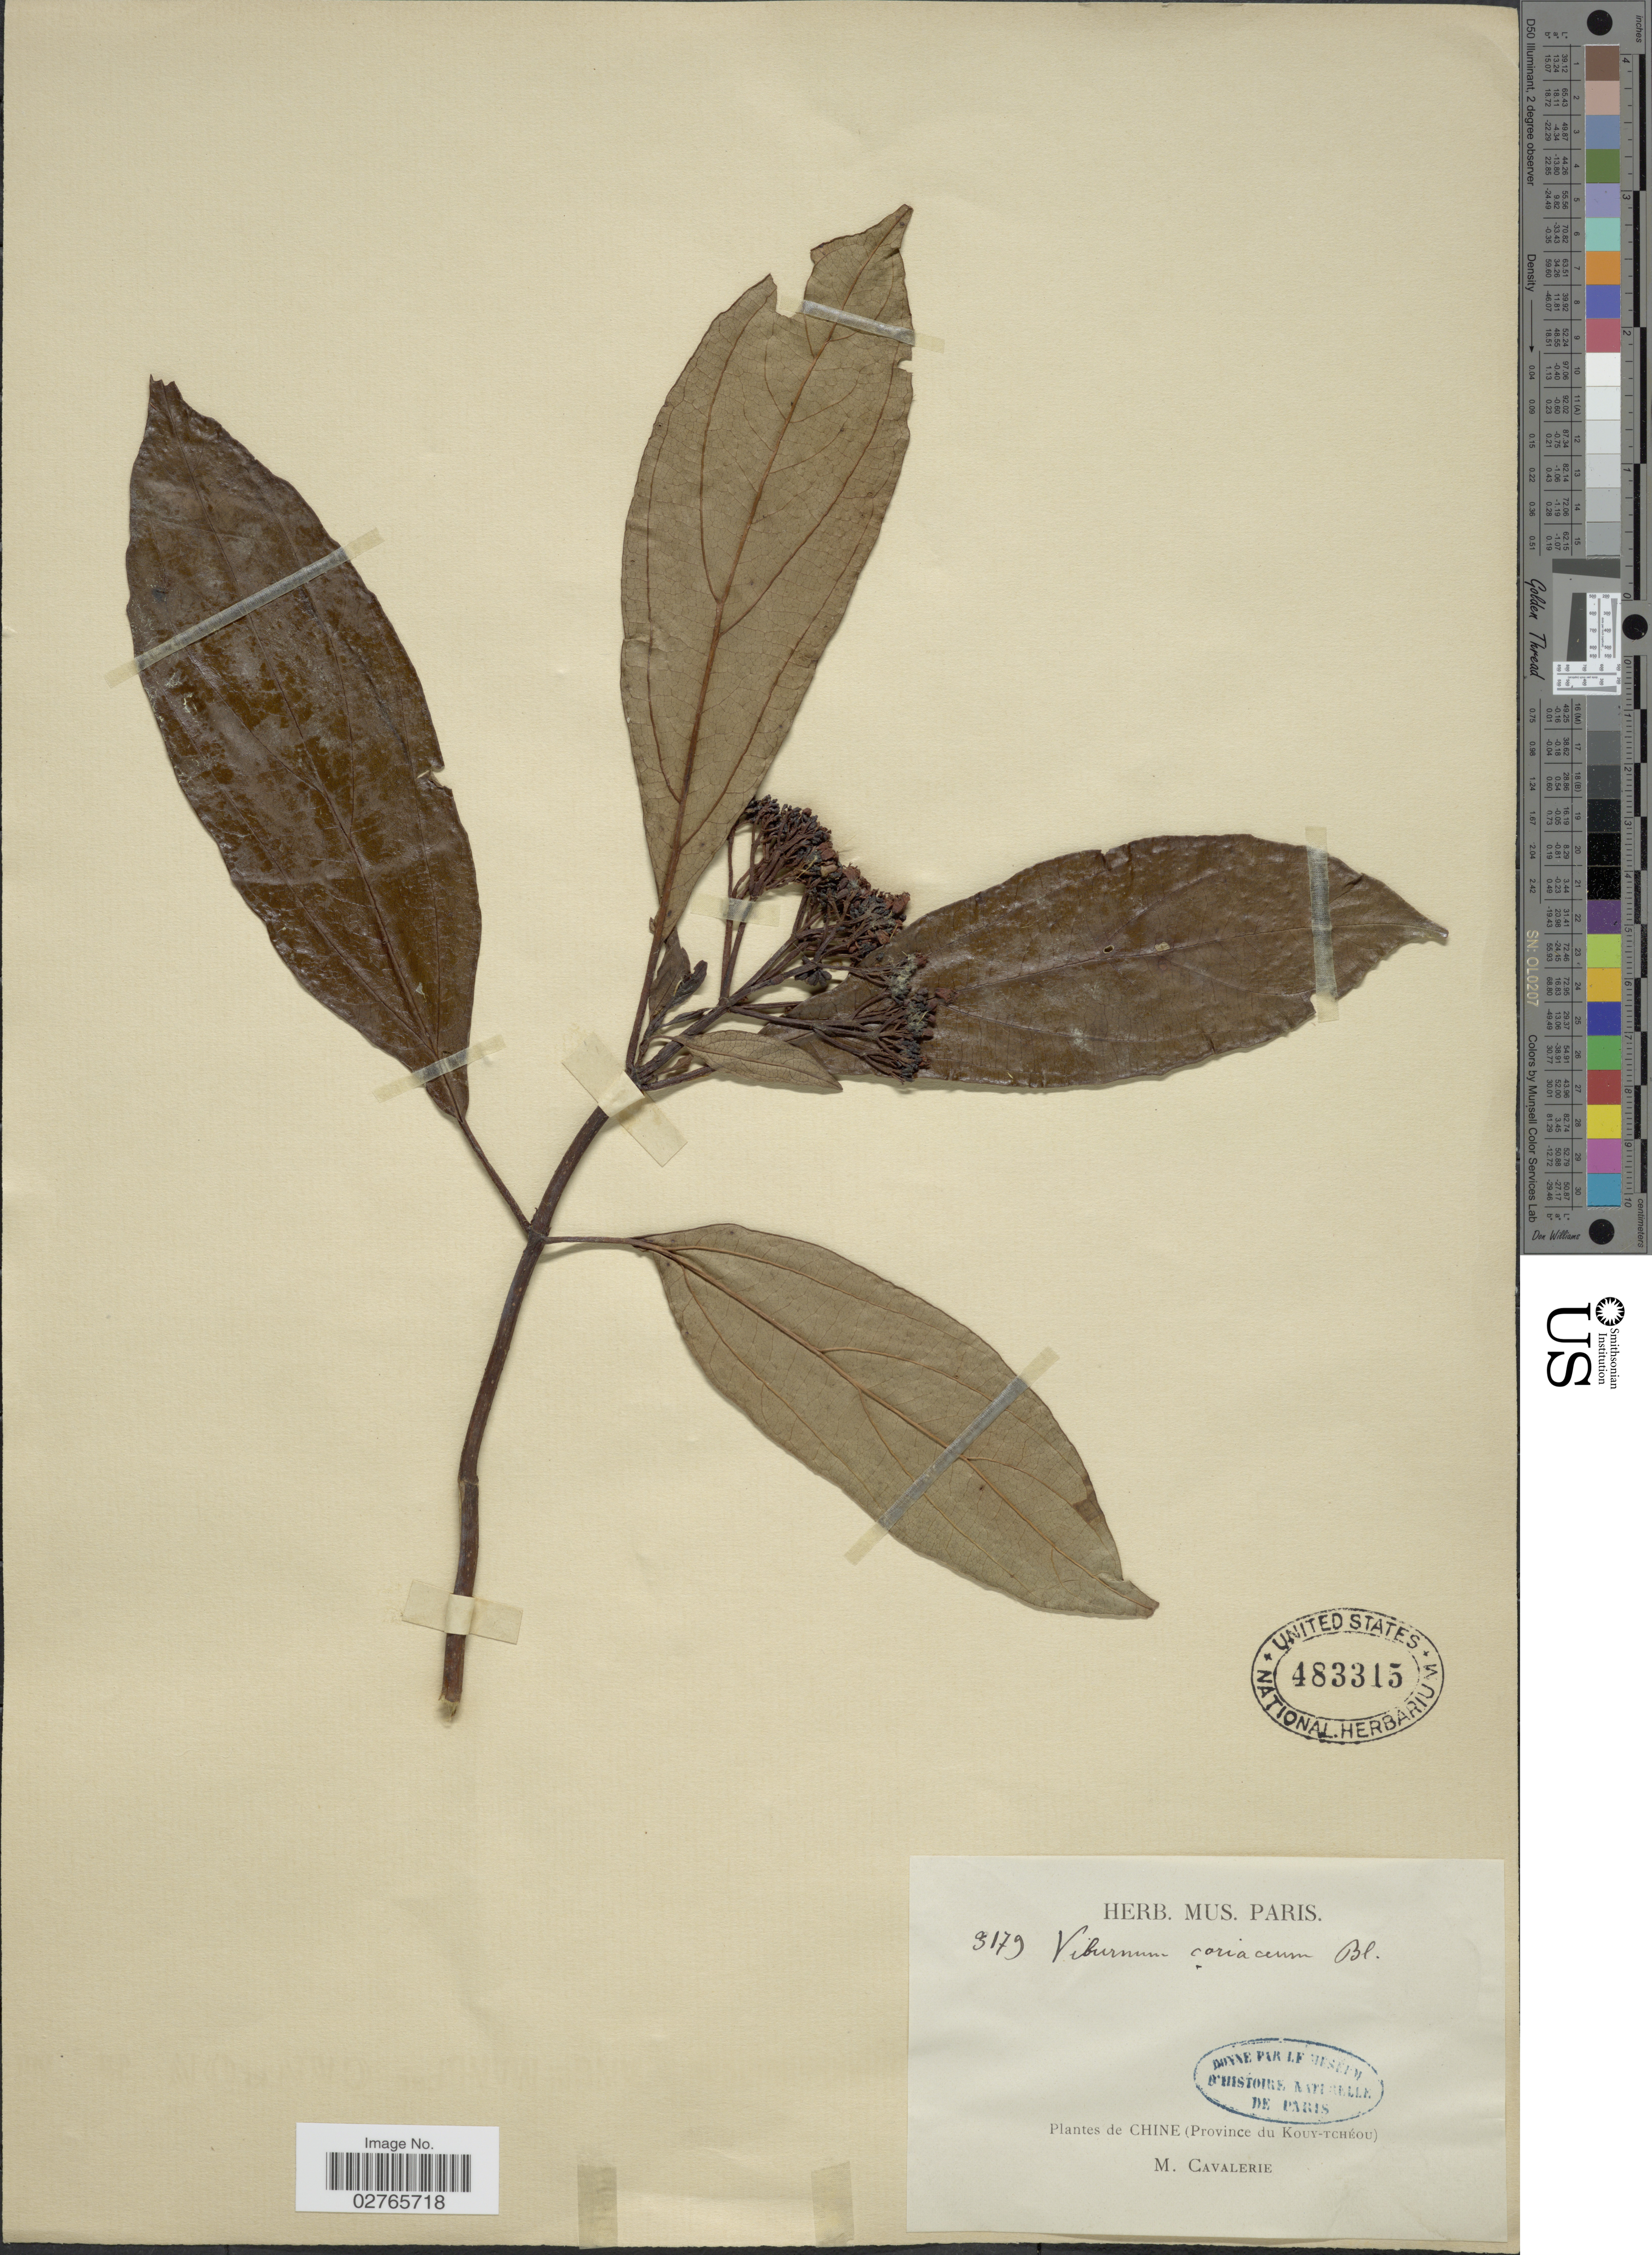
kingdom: Plantae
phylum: Tracheophyta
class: Magnoliopsida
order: Dipsacales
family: Viburnaceae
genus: Viburnum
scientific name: Viburnum cylindricum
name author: Buch.-Ham.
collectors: M. Cavalerie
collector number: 3179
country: China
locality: Province du Kouy-Tchéou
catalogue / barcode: US 483315